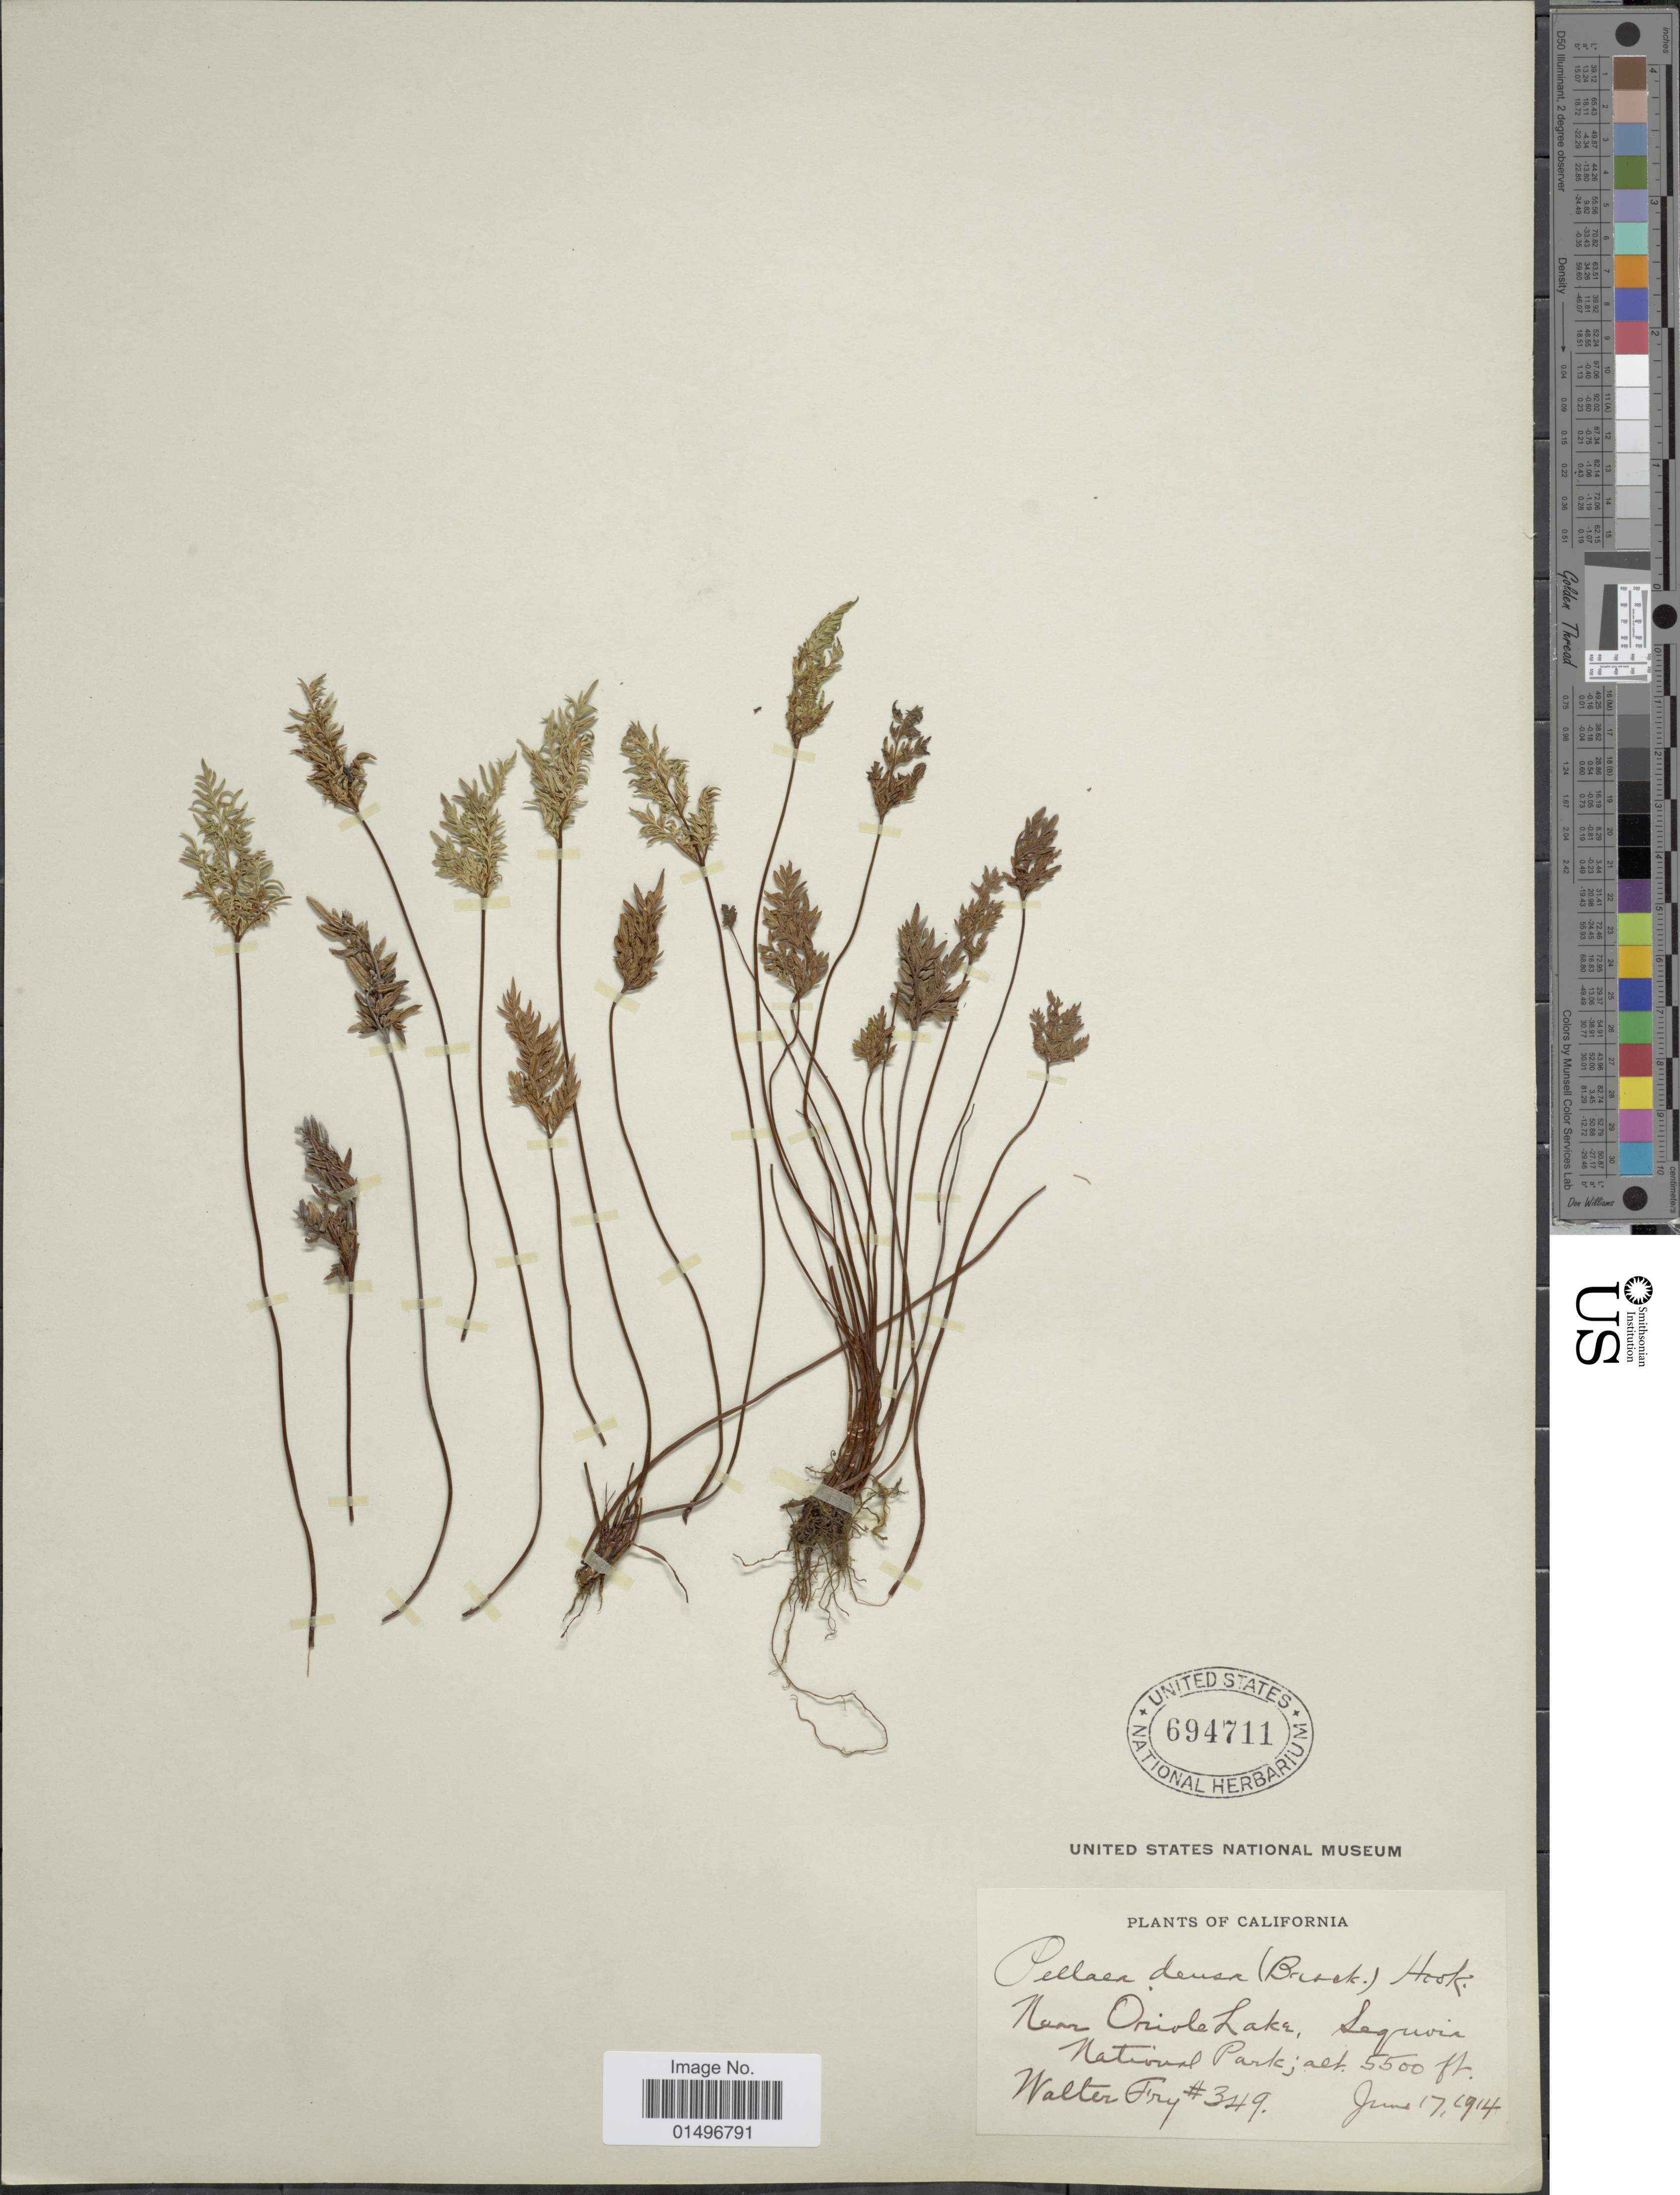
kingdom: Plantae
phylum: Tracheophyta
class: Polypodiopsida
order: Polypodiales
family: Pteridaceae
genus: Aspidotis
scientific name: Aspidotis densa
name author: (Brack.) Lellinger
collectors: W. Fry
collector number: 349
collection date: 1914-06-17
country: United States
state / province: California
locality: California, near Orivle Lake, Laquvia, National Park.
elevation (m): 1676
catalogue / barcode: US 694711